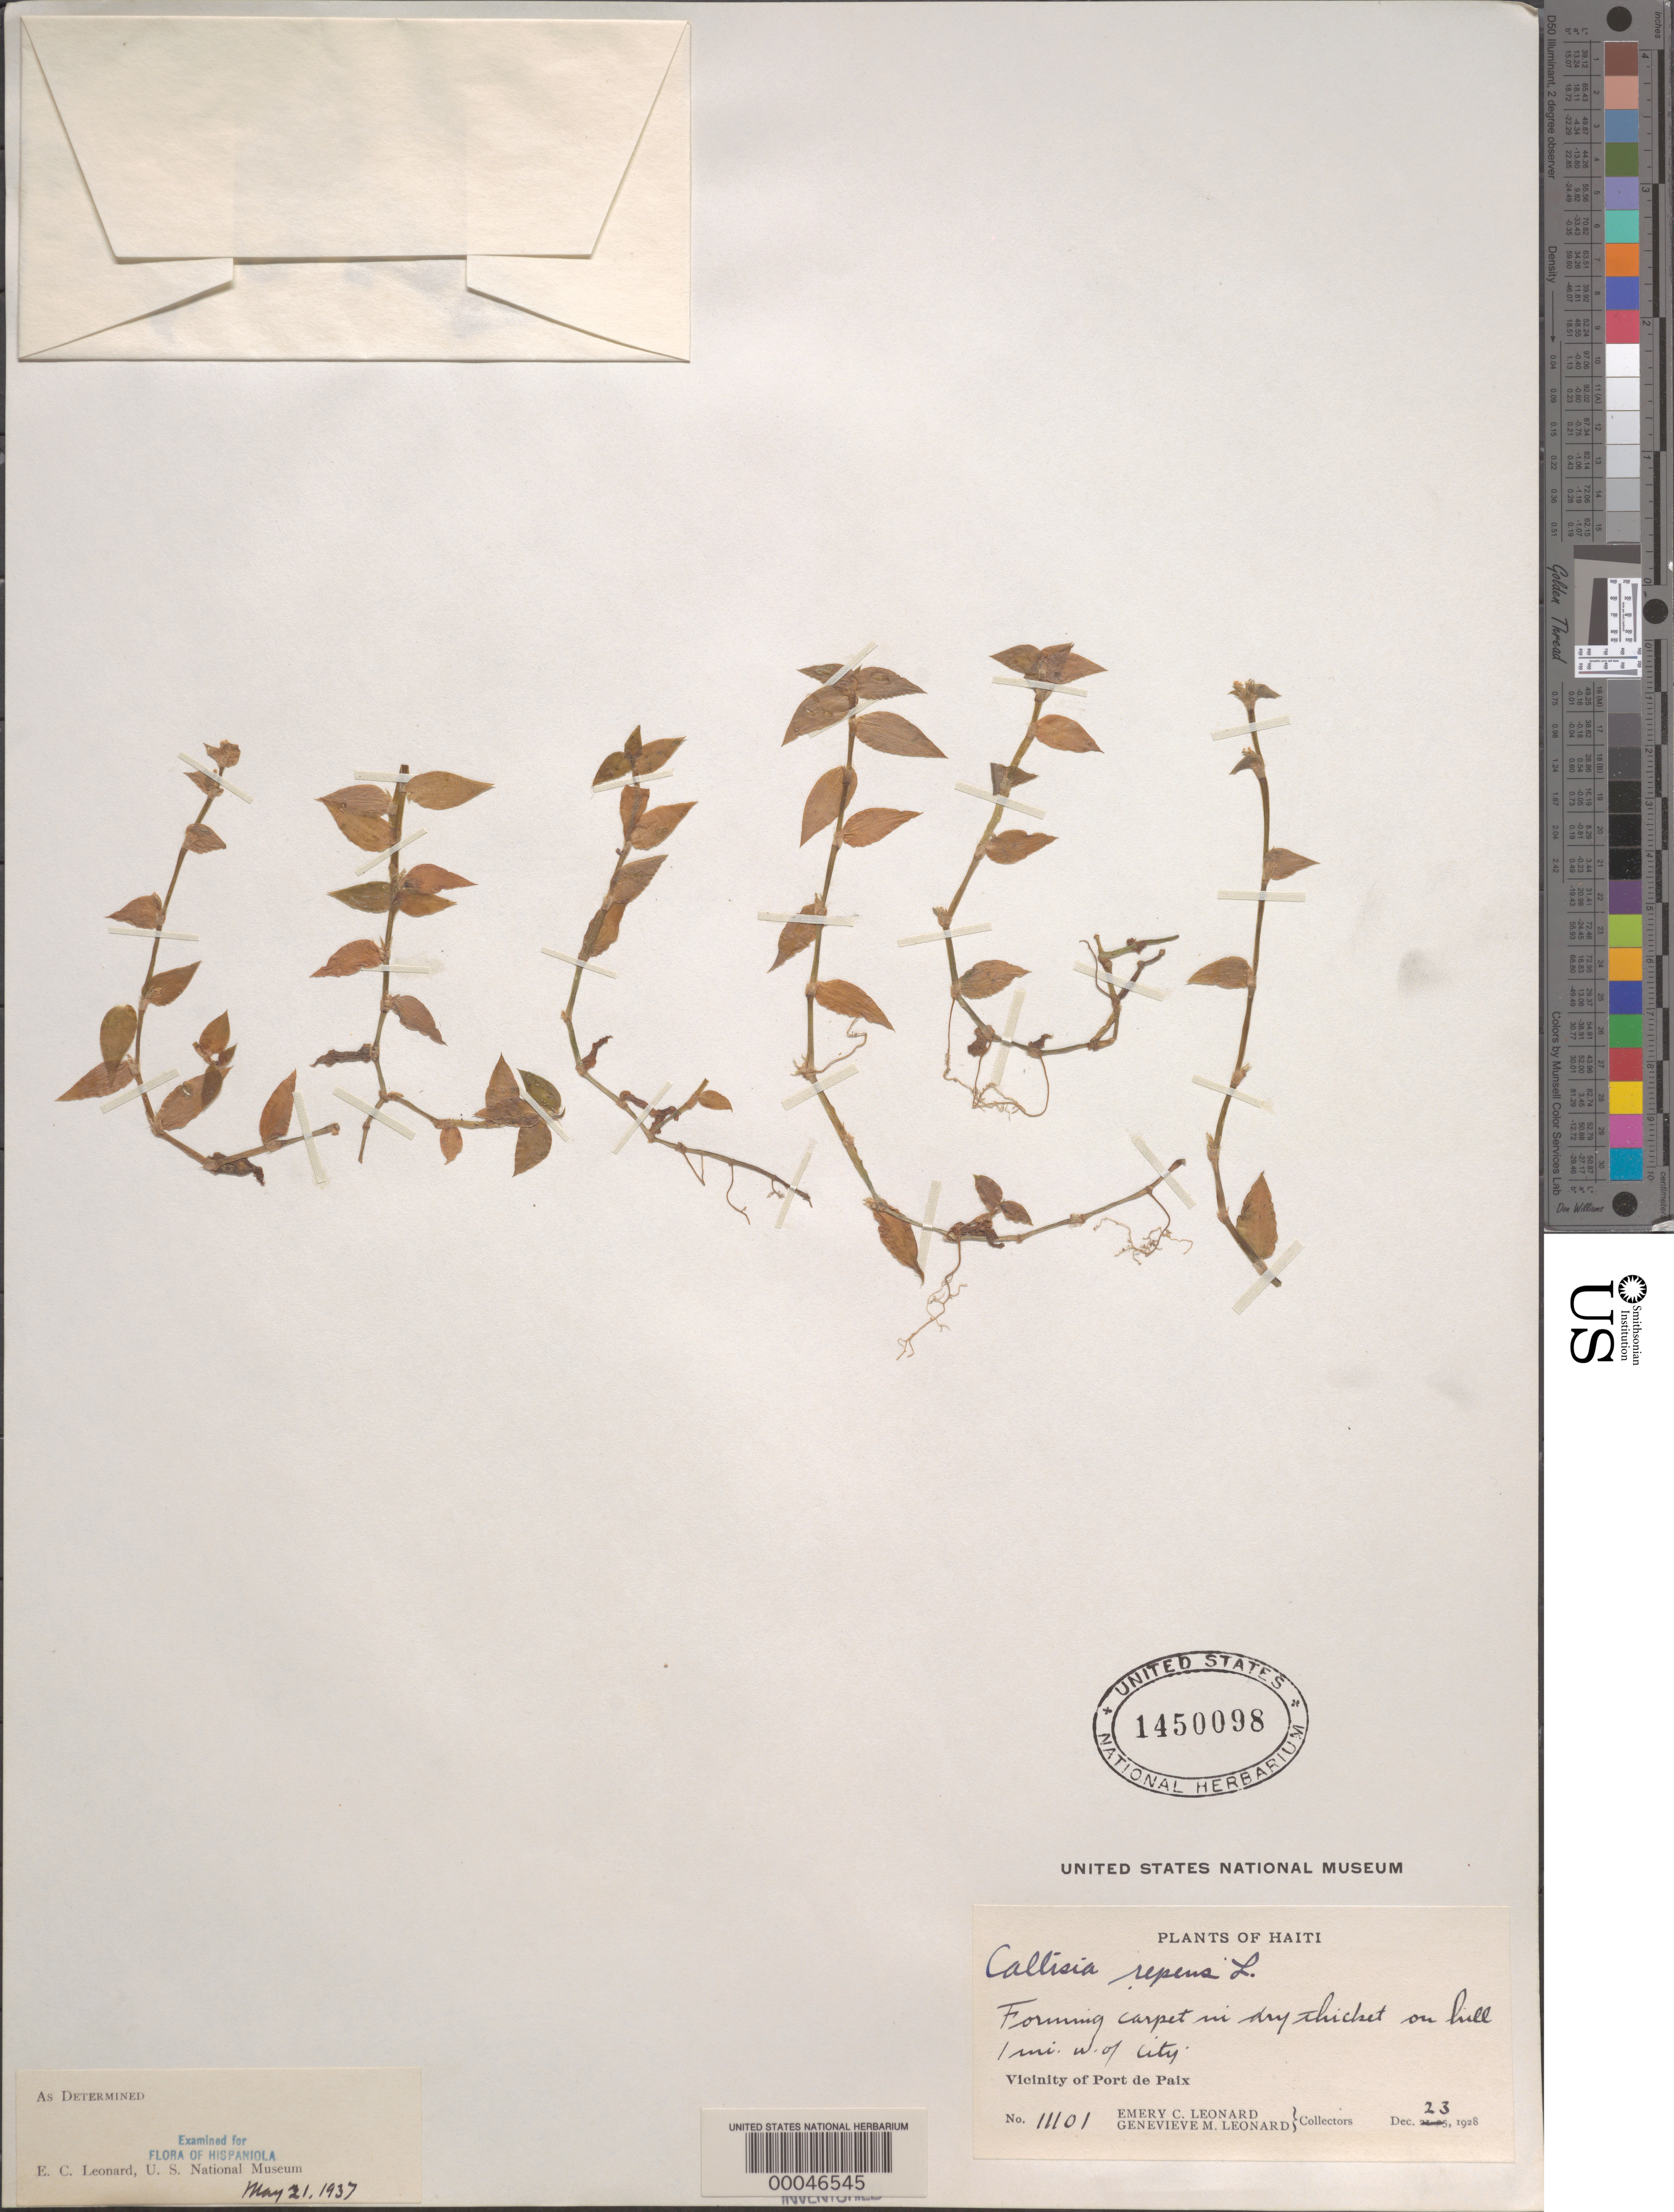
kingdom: Plantae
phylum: Tracheophyta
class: Liliopsida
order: Commelinales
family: Commelinaceae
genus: Callisia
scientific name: Callisia repens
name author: (Jacq.) L.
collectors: E. C. Leonard & G. M. Leonard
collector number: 11101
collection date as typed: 23 Dec 1928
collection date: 1928-12-23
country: Haiti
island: Hispaniola Island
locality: Near port de paix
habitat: Dry thicket, hillside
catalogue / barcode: US 1450098